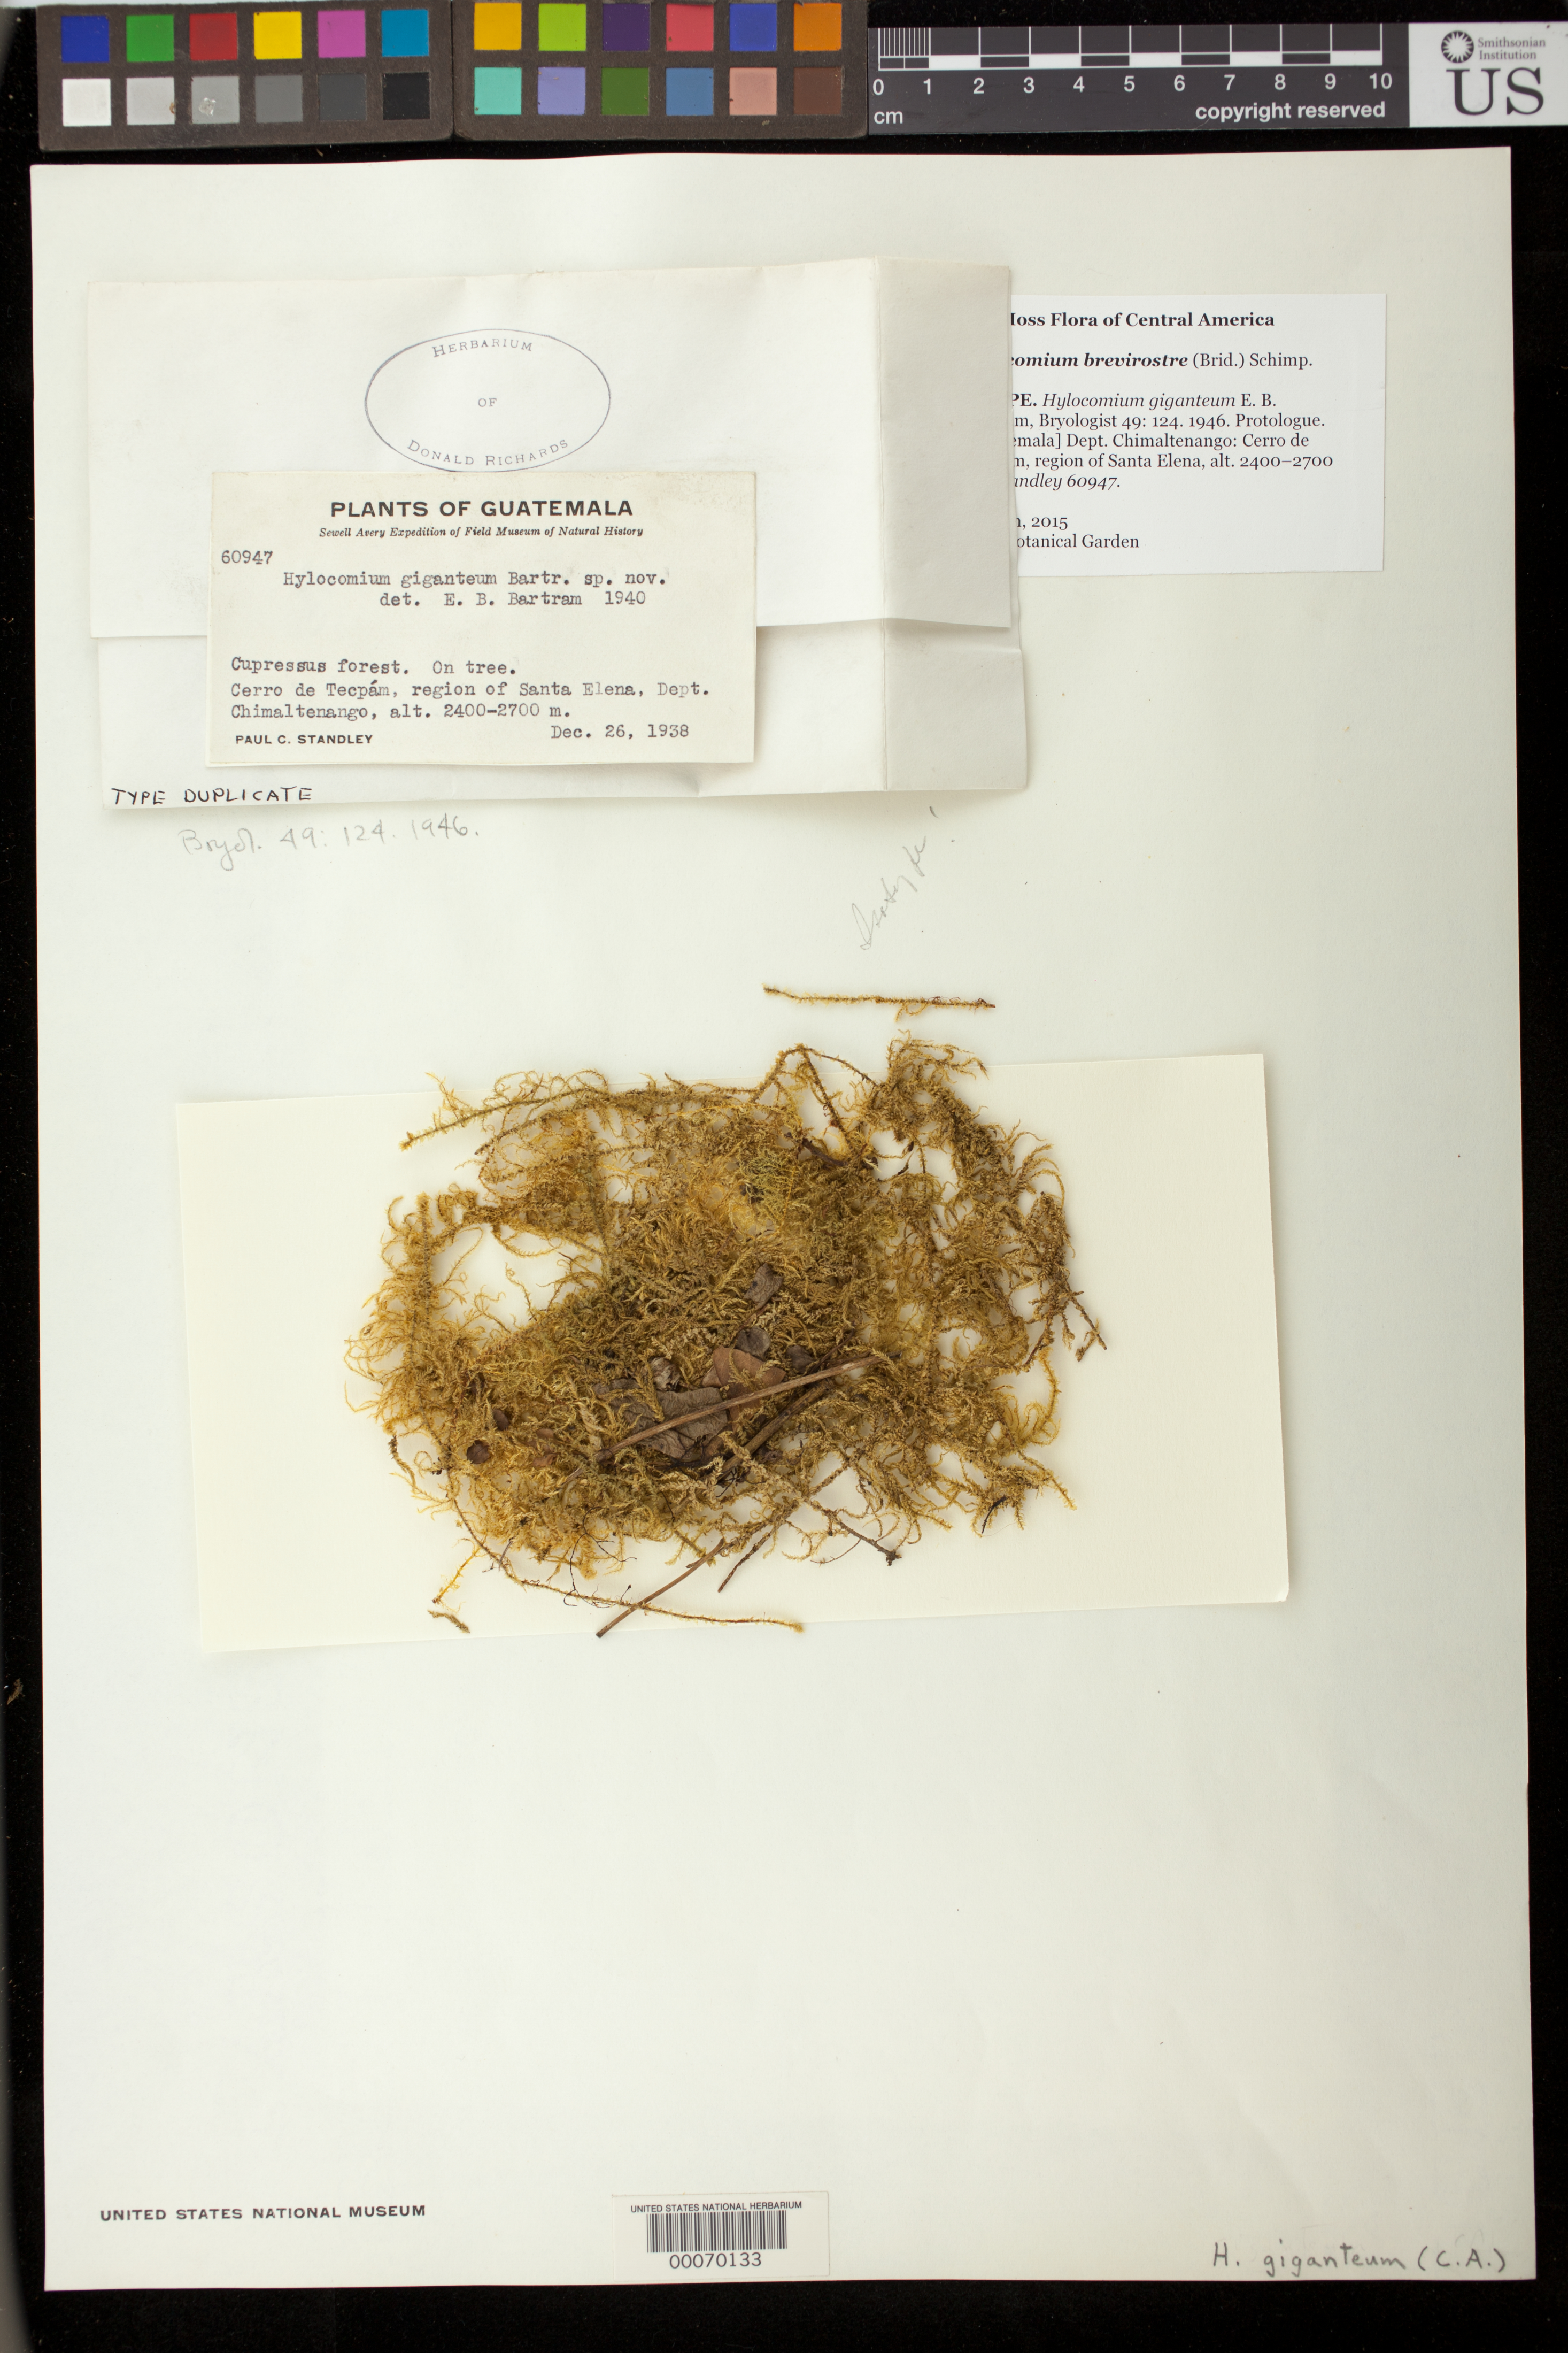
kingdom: Plantae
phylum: Bryophyta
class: Bryopsida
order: Hypnales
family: Hylocomiaceae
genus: Hylocomium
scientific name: Hylocomium giganteum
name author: E.B. Bartram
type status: Isotype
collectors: P. C. Standley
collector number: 60947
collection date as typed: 26 Dec 1938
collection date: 1938-12-26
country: Guatemala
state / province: Chimaltenango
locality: Cerro de Tecpan, region of Santa Elena.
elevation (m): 2400